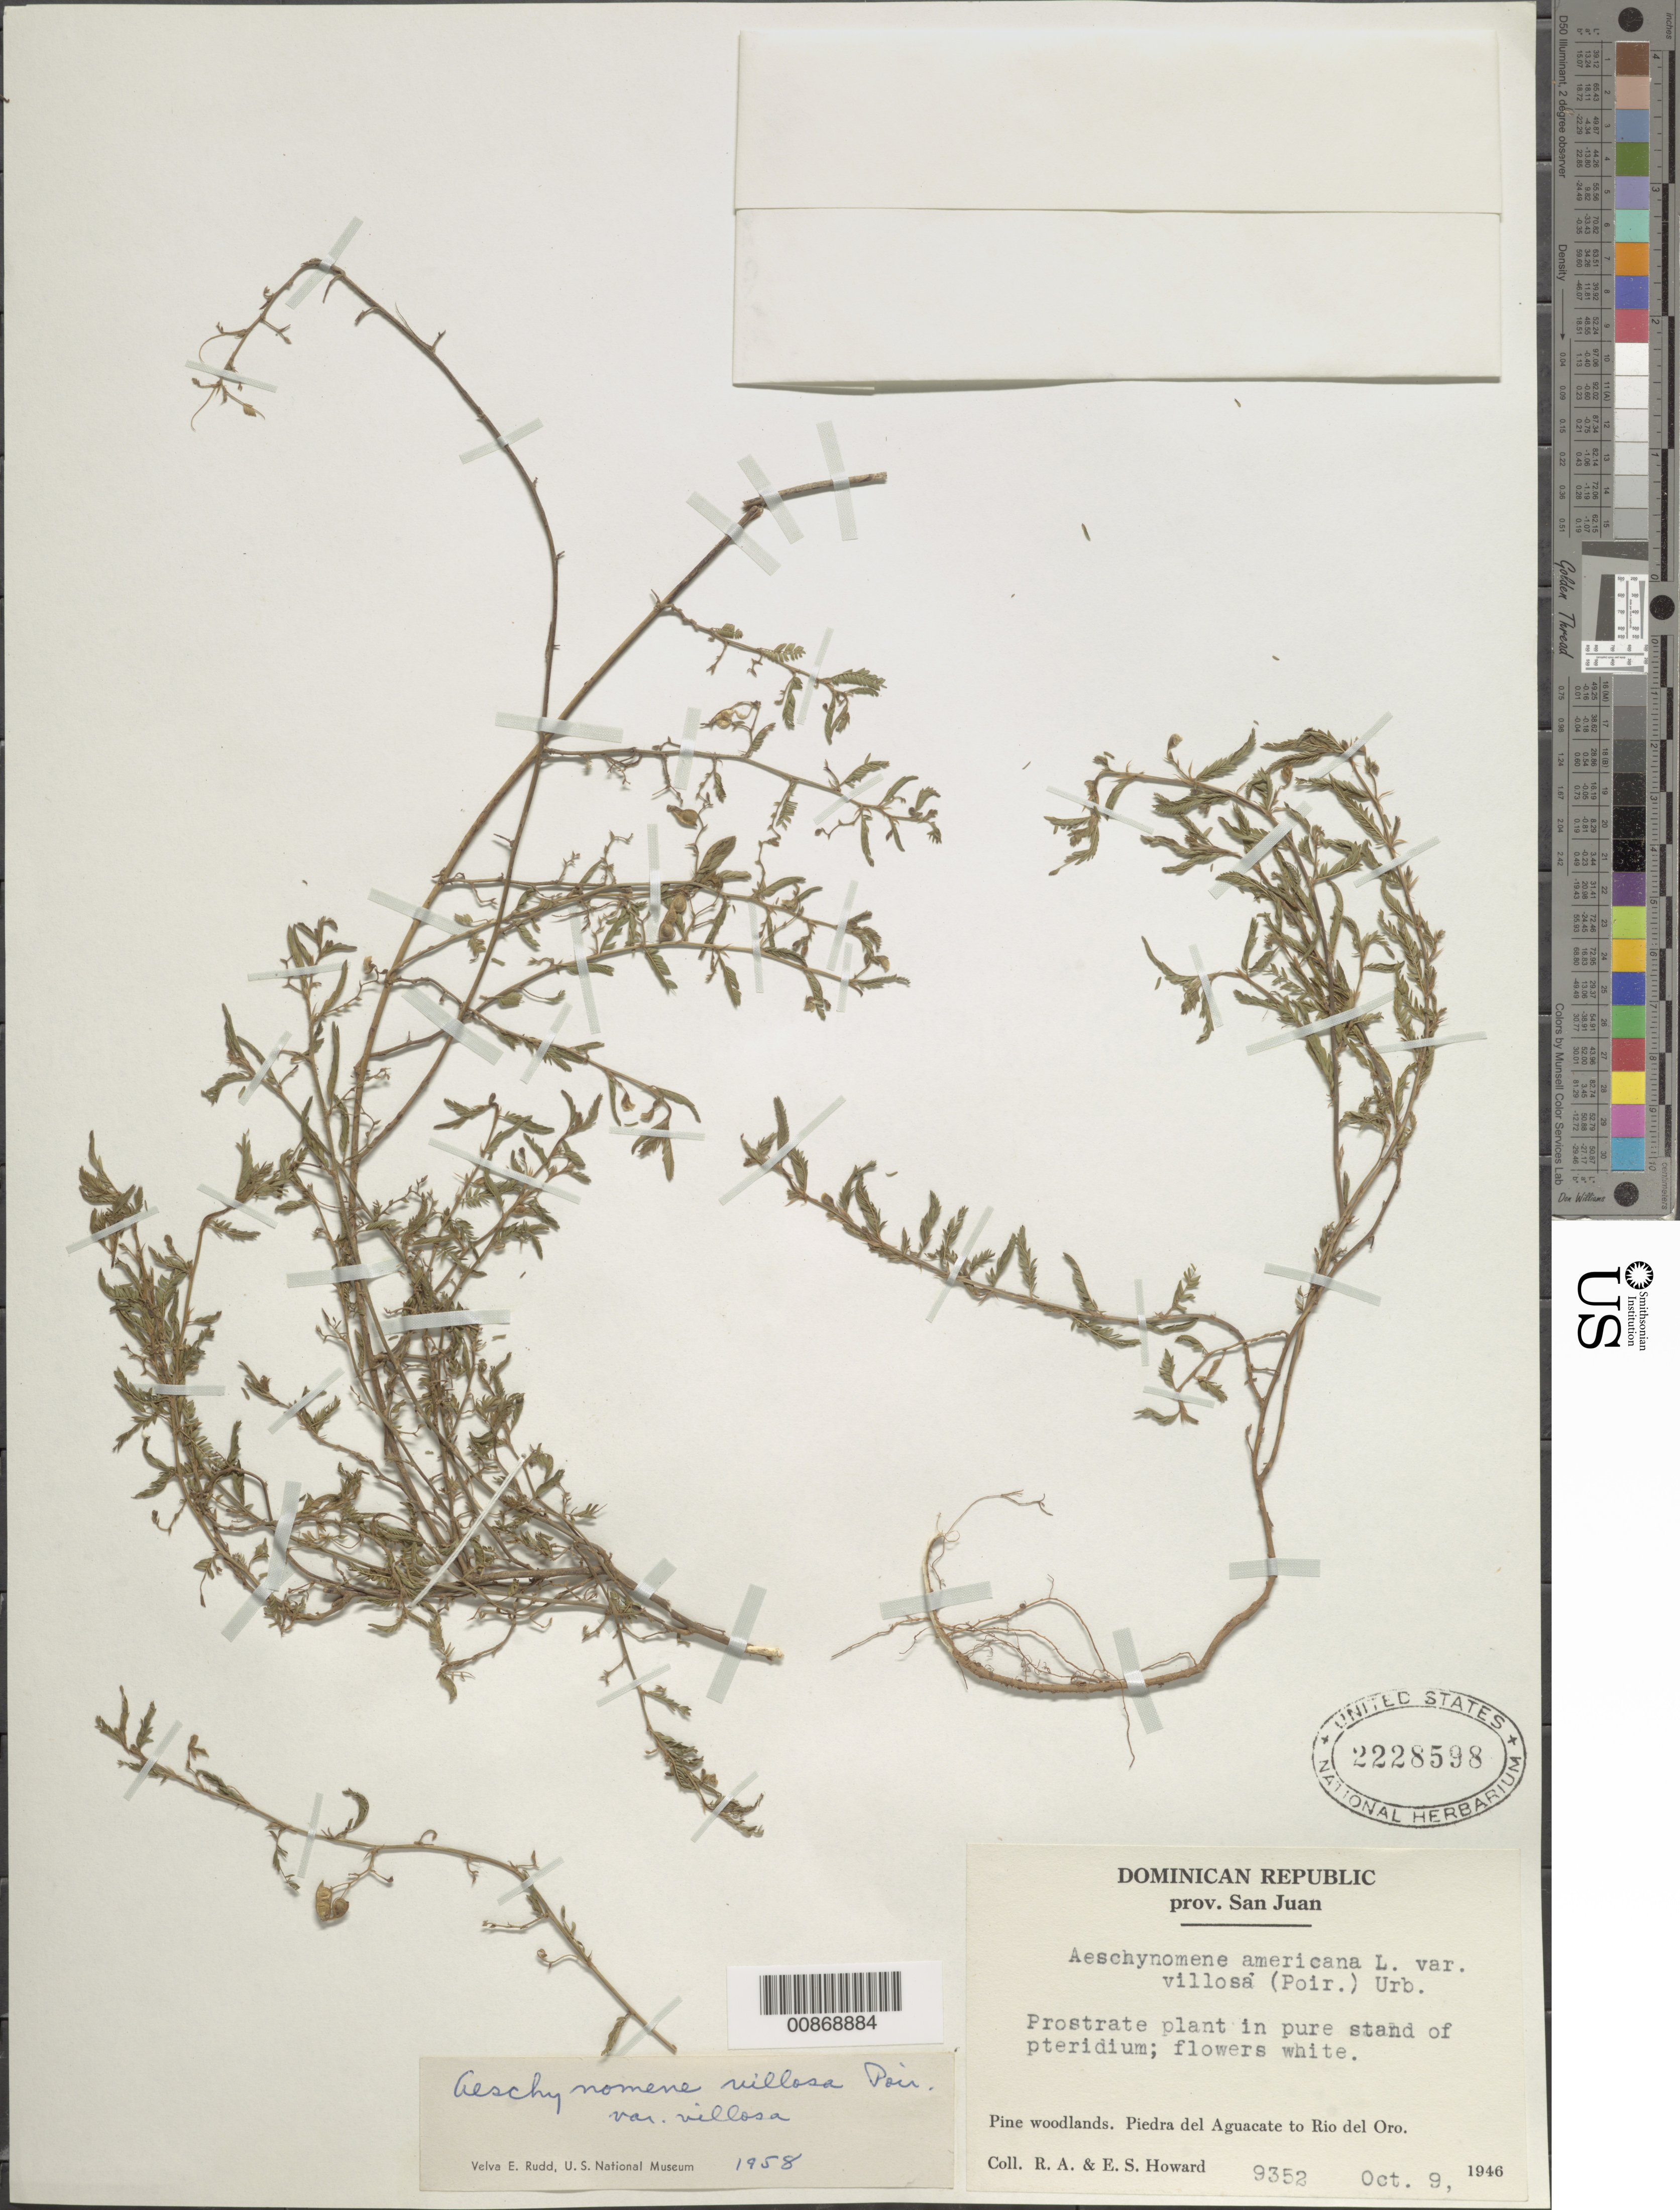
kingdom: Plantae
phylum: Tracheophyta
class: Magnoliopsida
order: Fabales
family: Fabaceae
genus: Aeschynomene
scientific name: Aeschynomene villosa var. villosa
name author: Poir.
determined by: Rudd, V. E.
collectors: R. A. Howard & E. S. Howard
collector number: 9352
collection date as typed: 09 Oct 1946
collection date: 1946-10-09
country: Dominican Republic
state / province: San Juan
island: Hispaniola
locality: Piedra del Aguacate to Río del Oro.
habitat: Prostrate plant in pure stand of pteridium. Pine woodlands.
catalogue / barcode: US 2228598